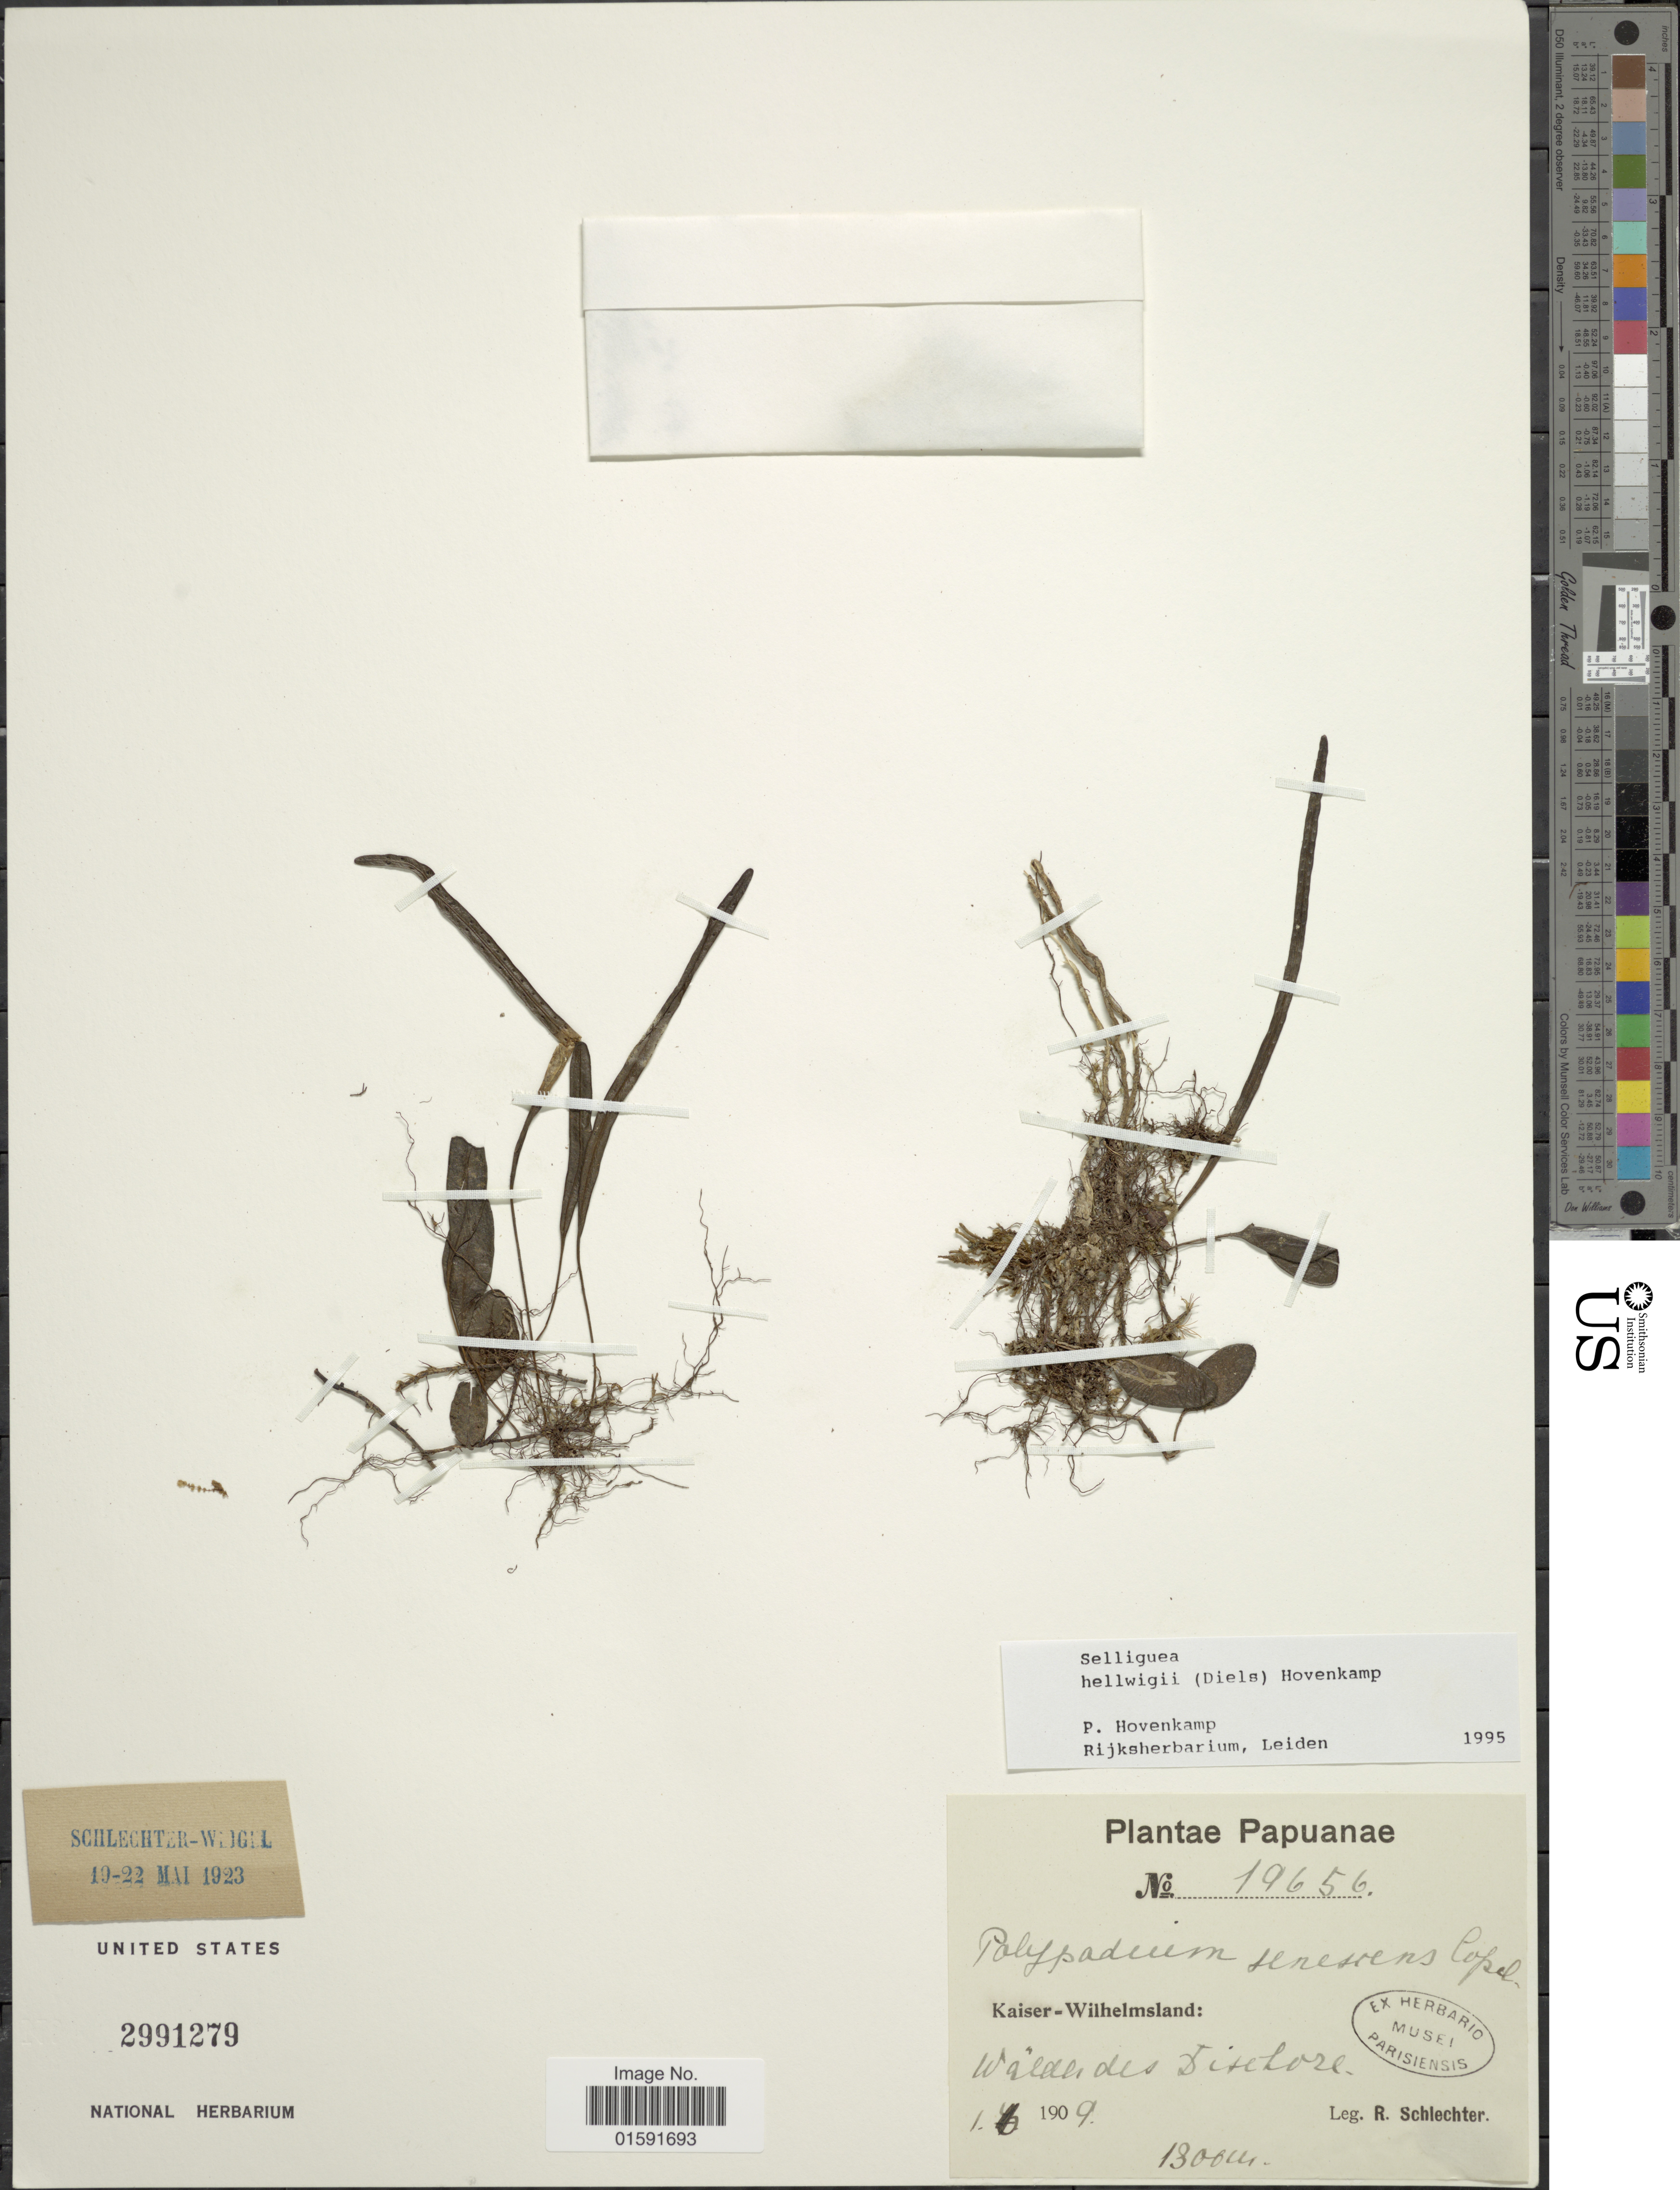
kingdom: Plantae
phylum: Tracheophyta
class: Polypodiopsida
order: Polypodiales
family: Polypodiaceae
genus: Selliguea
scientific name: Selliguea hellwigii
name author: (Diels) Hovenkamp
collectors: F. R. R. Schlechter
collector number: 19656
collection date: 1909-06-01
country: Papua New Guinea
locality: Kaiser-Wilhelmsland, Wälder des Disehore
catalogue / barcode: US 2991279